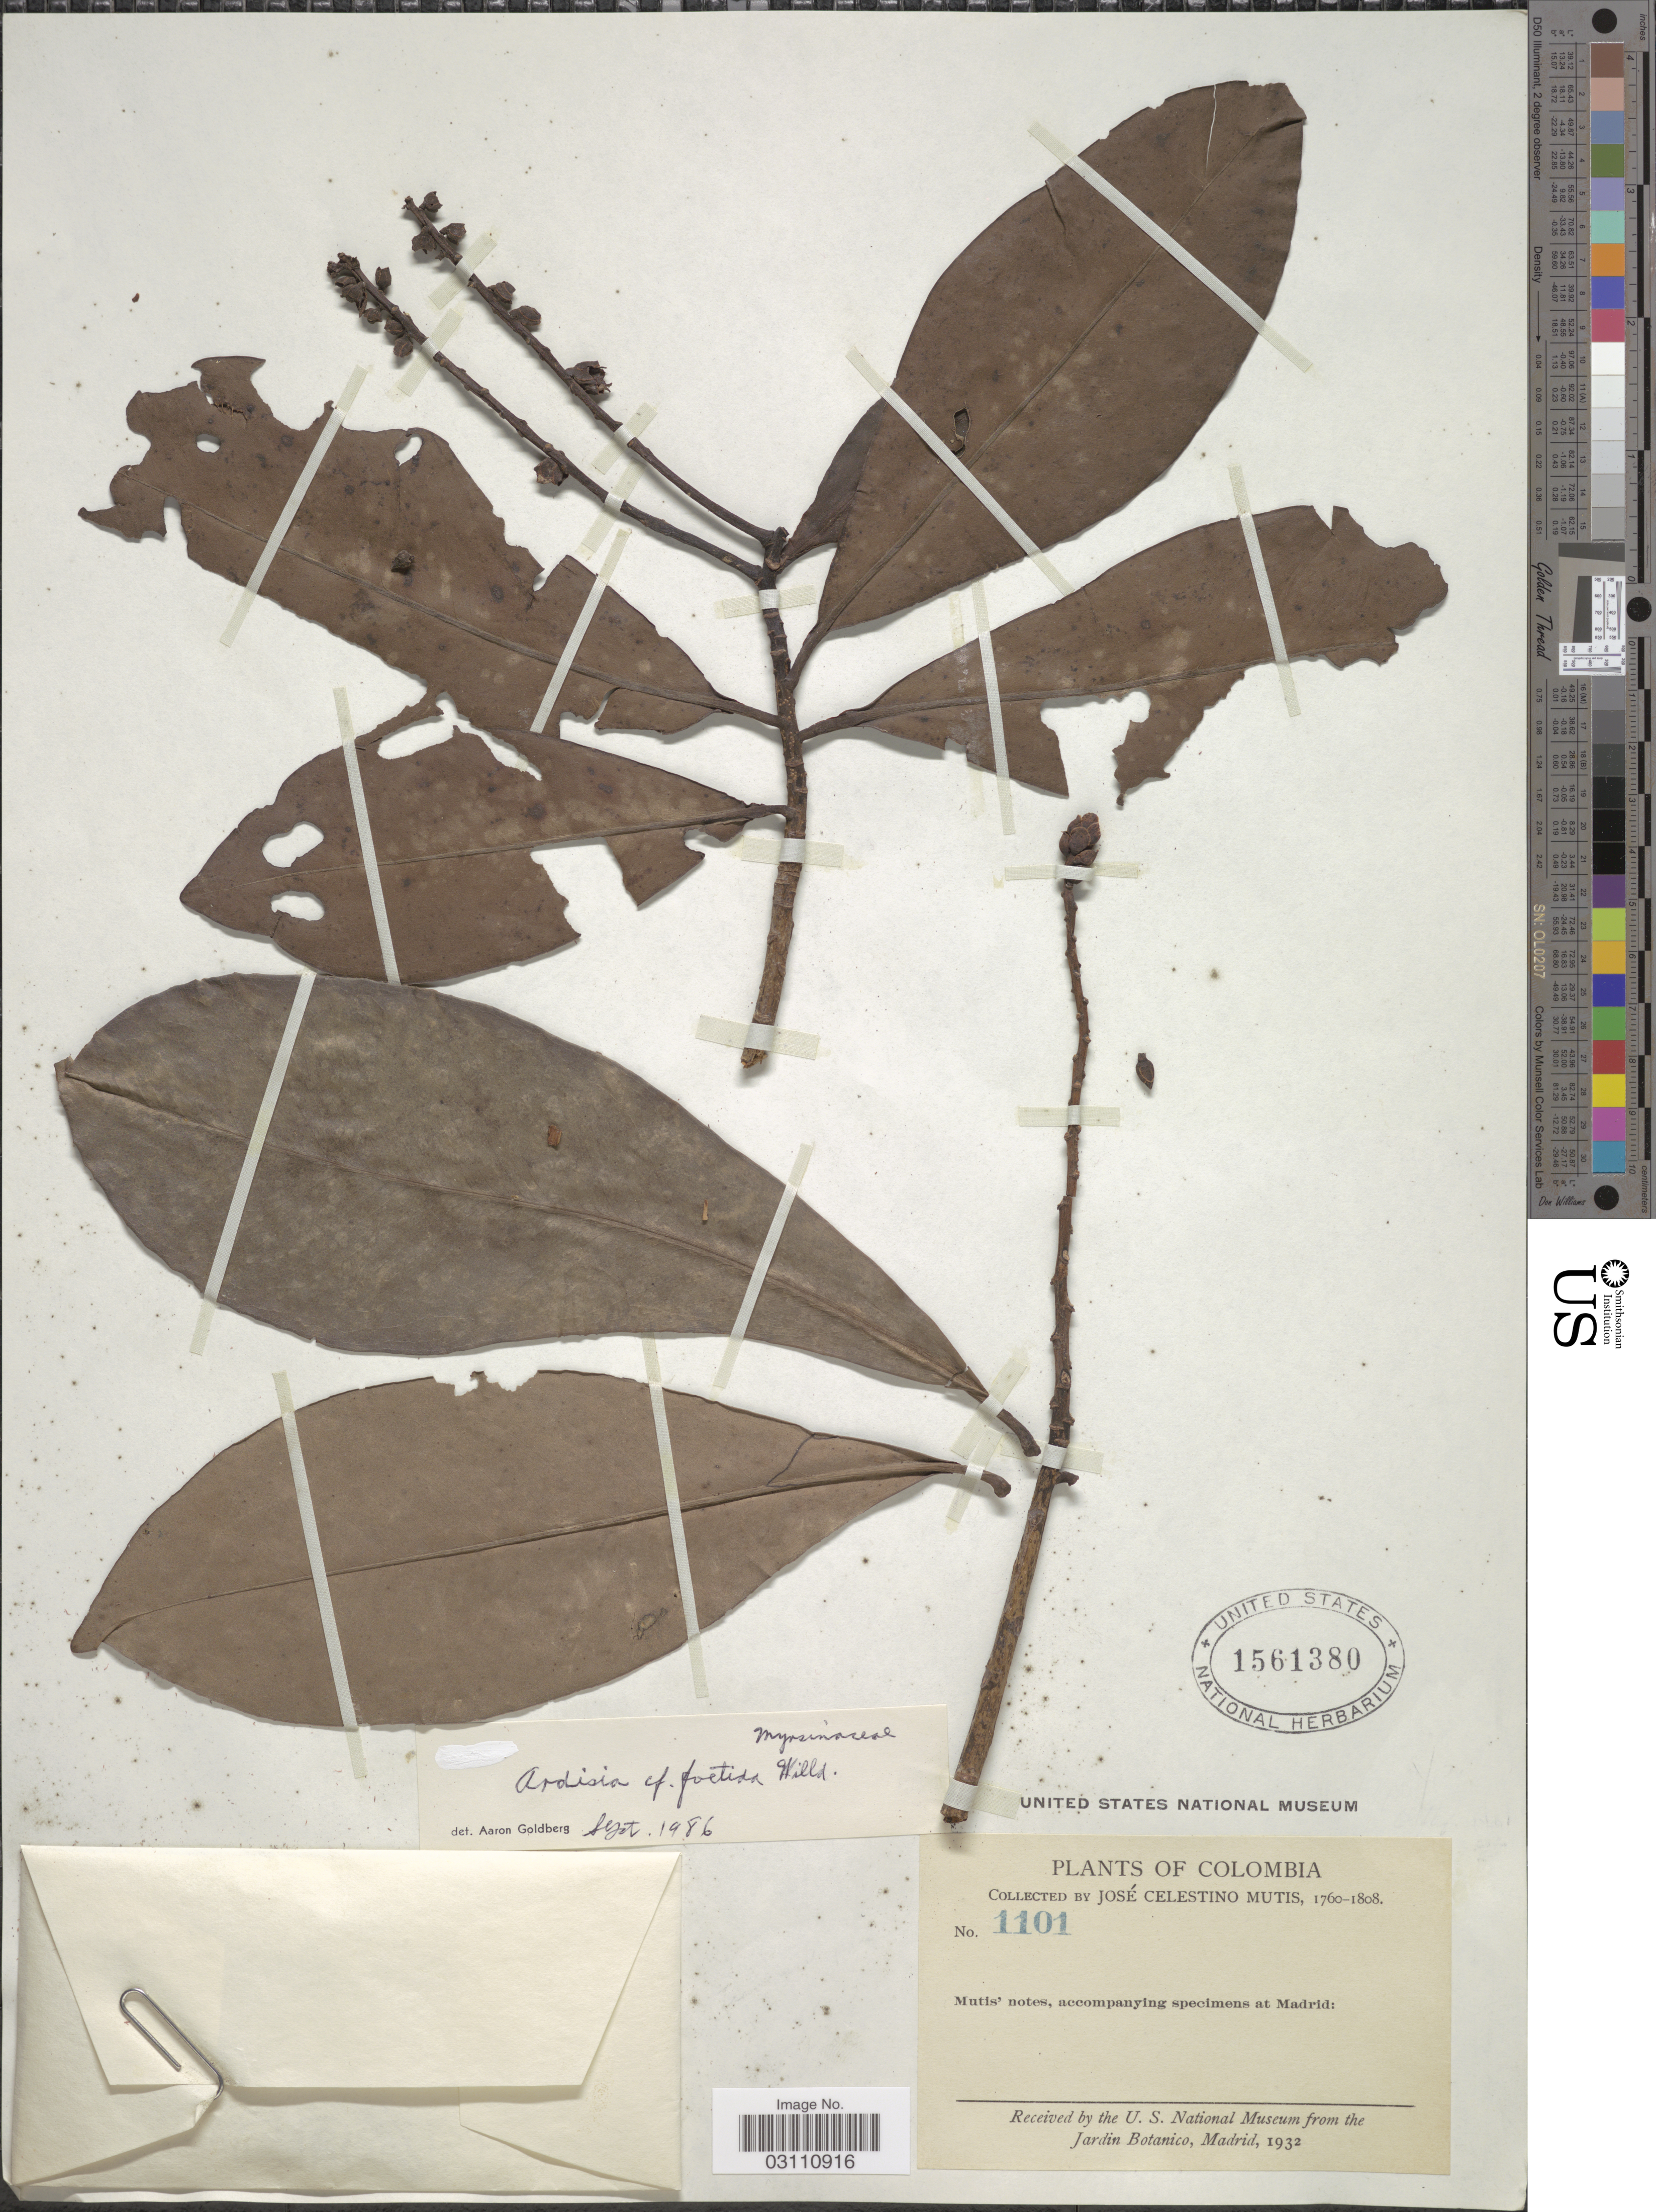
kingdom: Plantae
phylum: Tracheophyta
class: Magnoliopsida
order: Ericales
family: Primulaceae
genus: Ardisia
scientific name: Ardisia foetida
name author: Willd. ex Roem. & Schult.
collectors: J. C. B. Mutis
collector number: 1101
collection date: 1760/1808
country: Colombia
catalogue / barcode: US 1561380